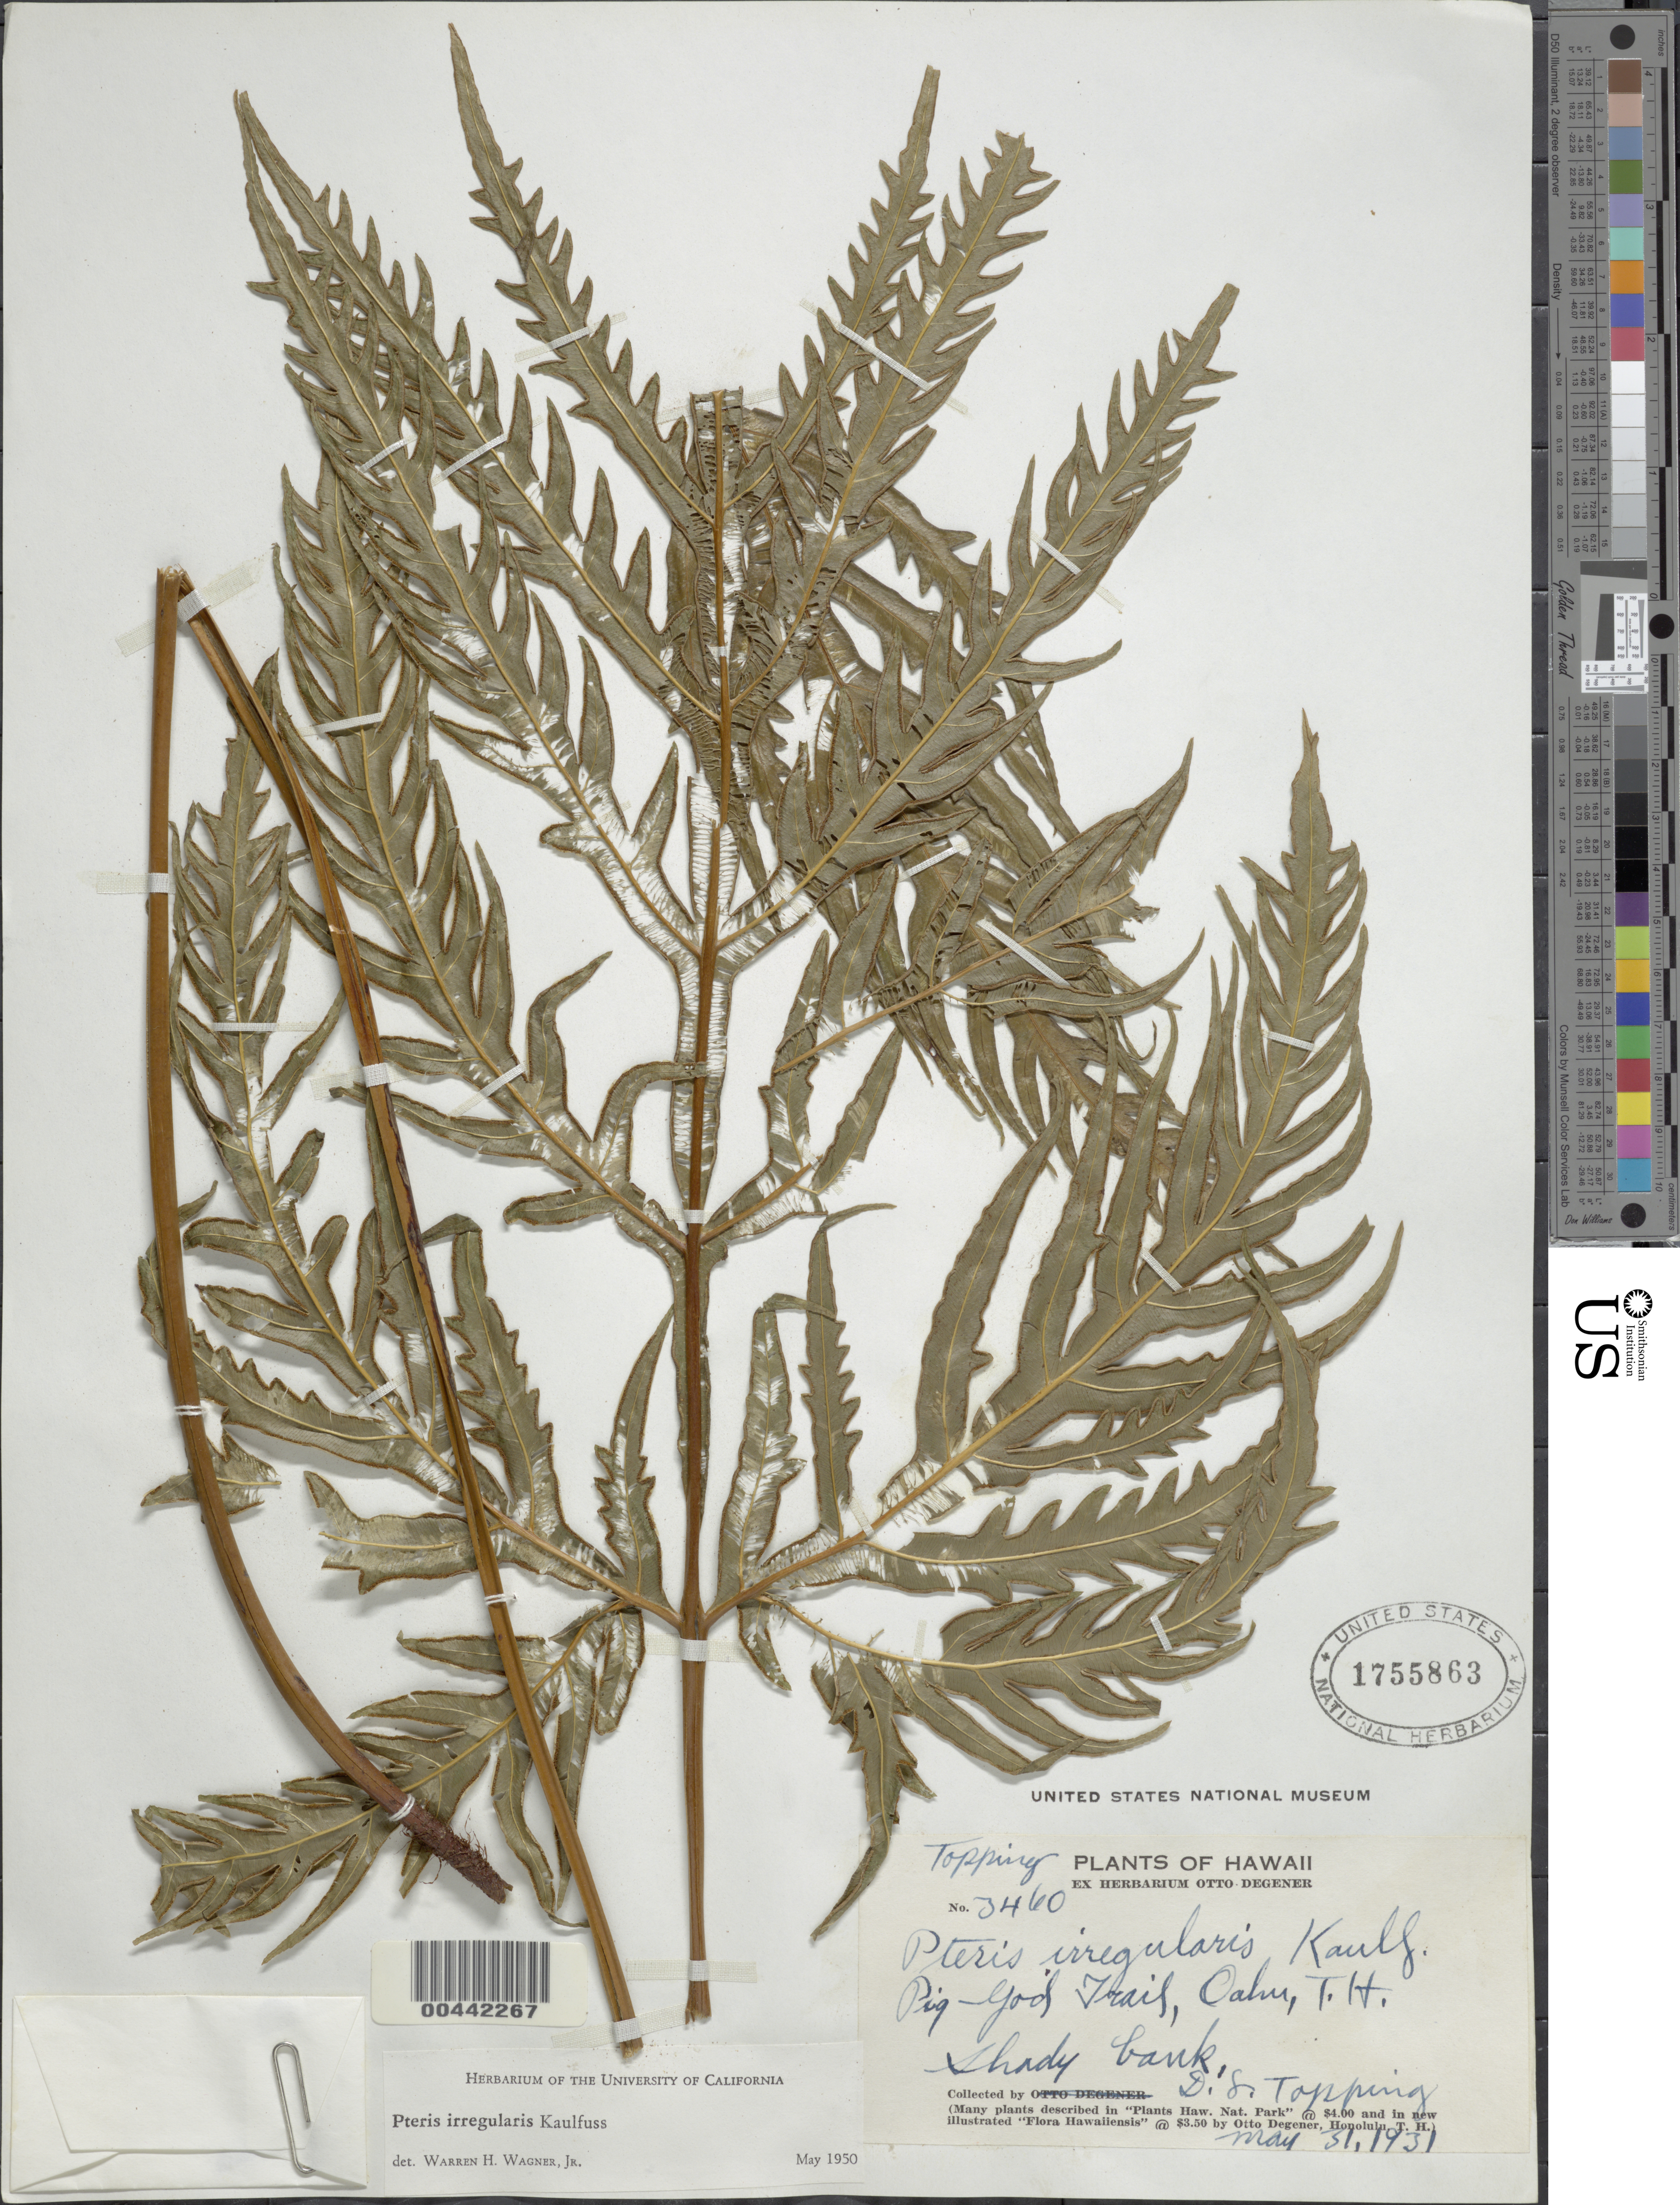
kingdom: Plantae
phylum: Tracheophyta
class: Polypodiopsida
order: Polypodiales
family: Pteridaceae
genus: Pteris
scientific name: Pteris irregularis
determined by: Wagner, W. H.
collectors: D. L. Topping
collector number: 3460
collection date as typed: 31 May 1931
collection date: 1931-05-31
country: United States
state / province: Hawaii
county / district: Honolulu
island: Oahu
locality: Pig-God Trail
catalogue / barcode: US 1755863